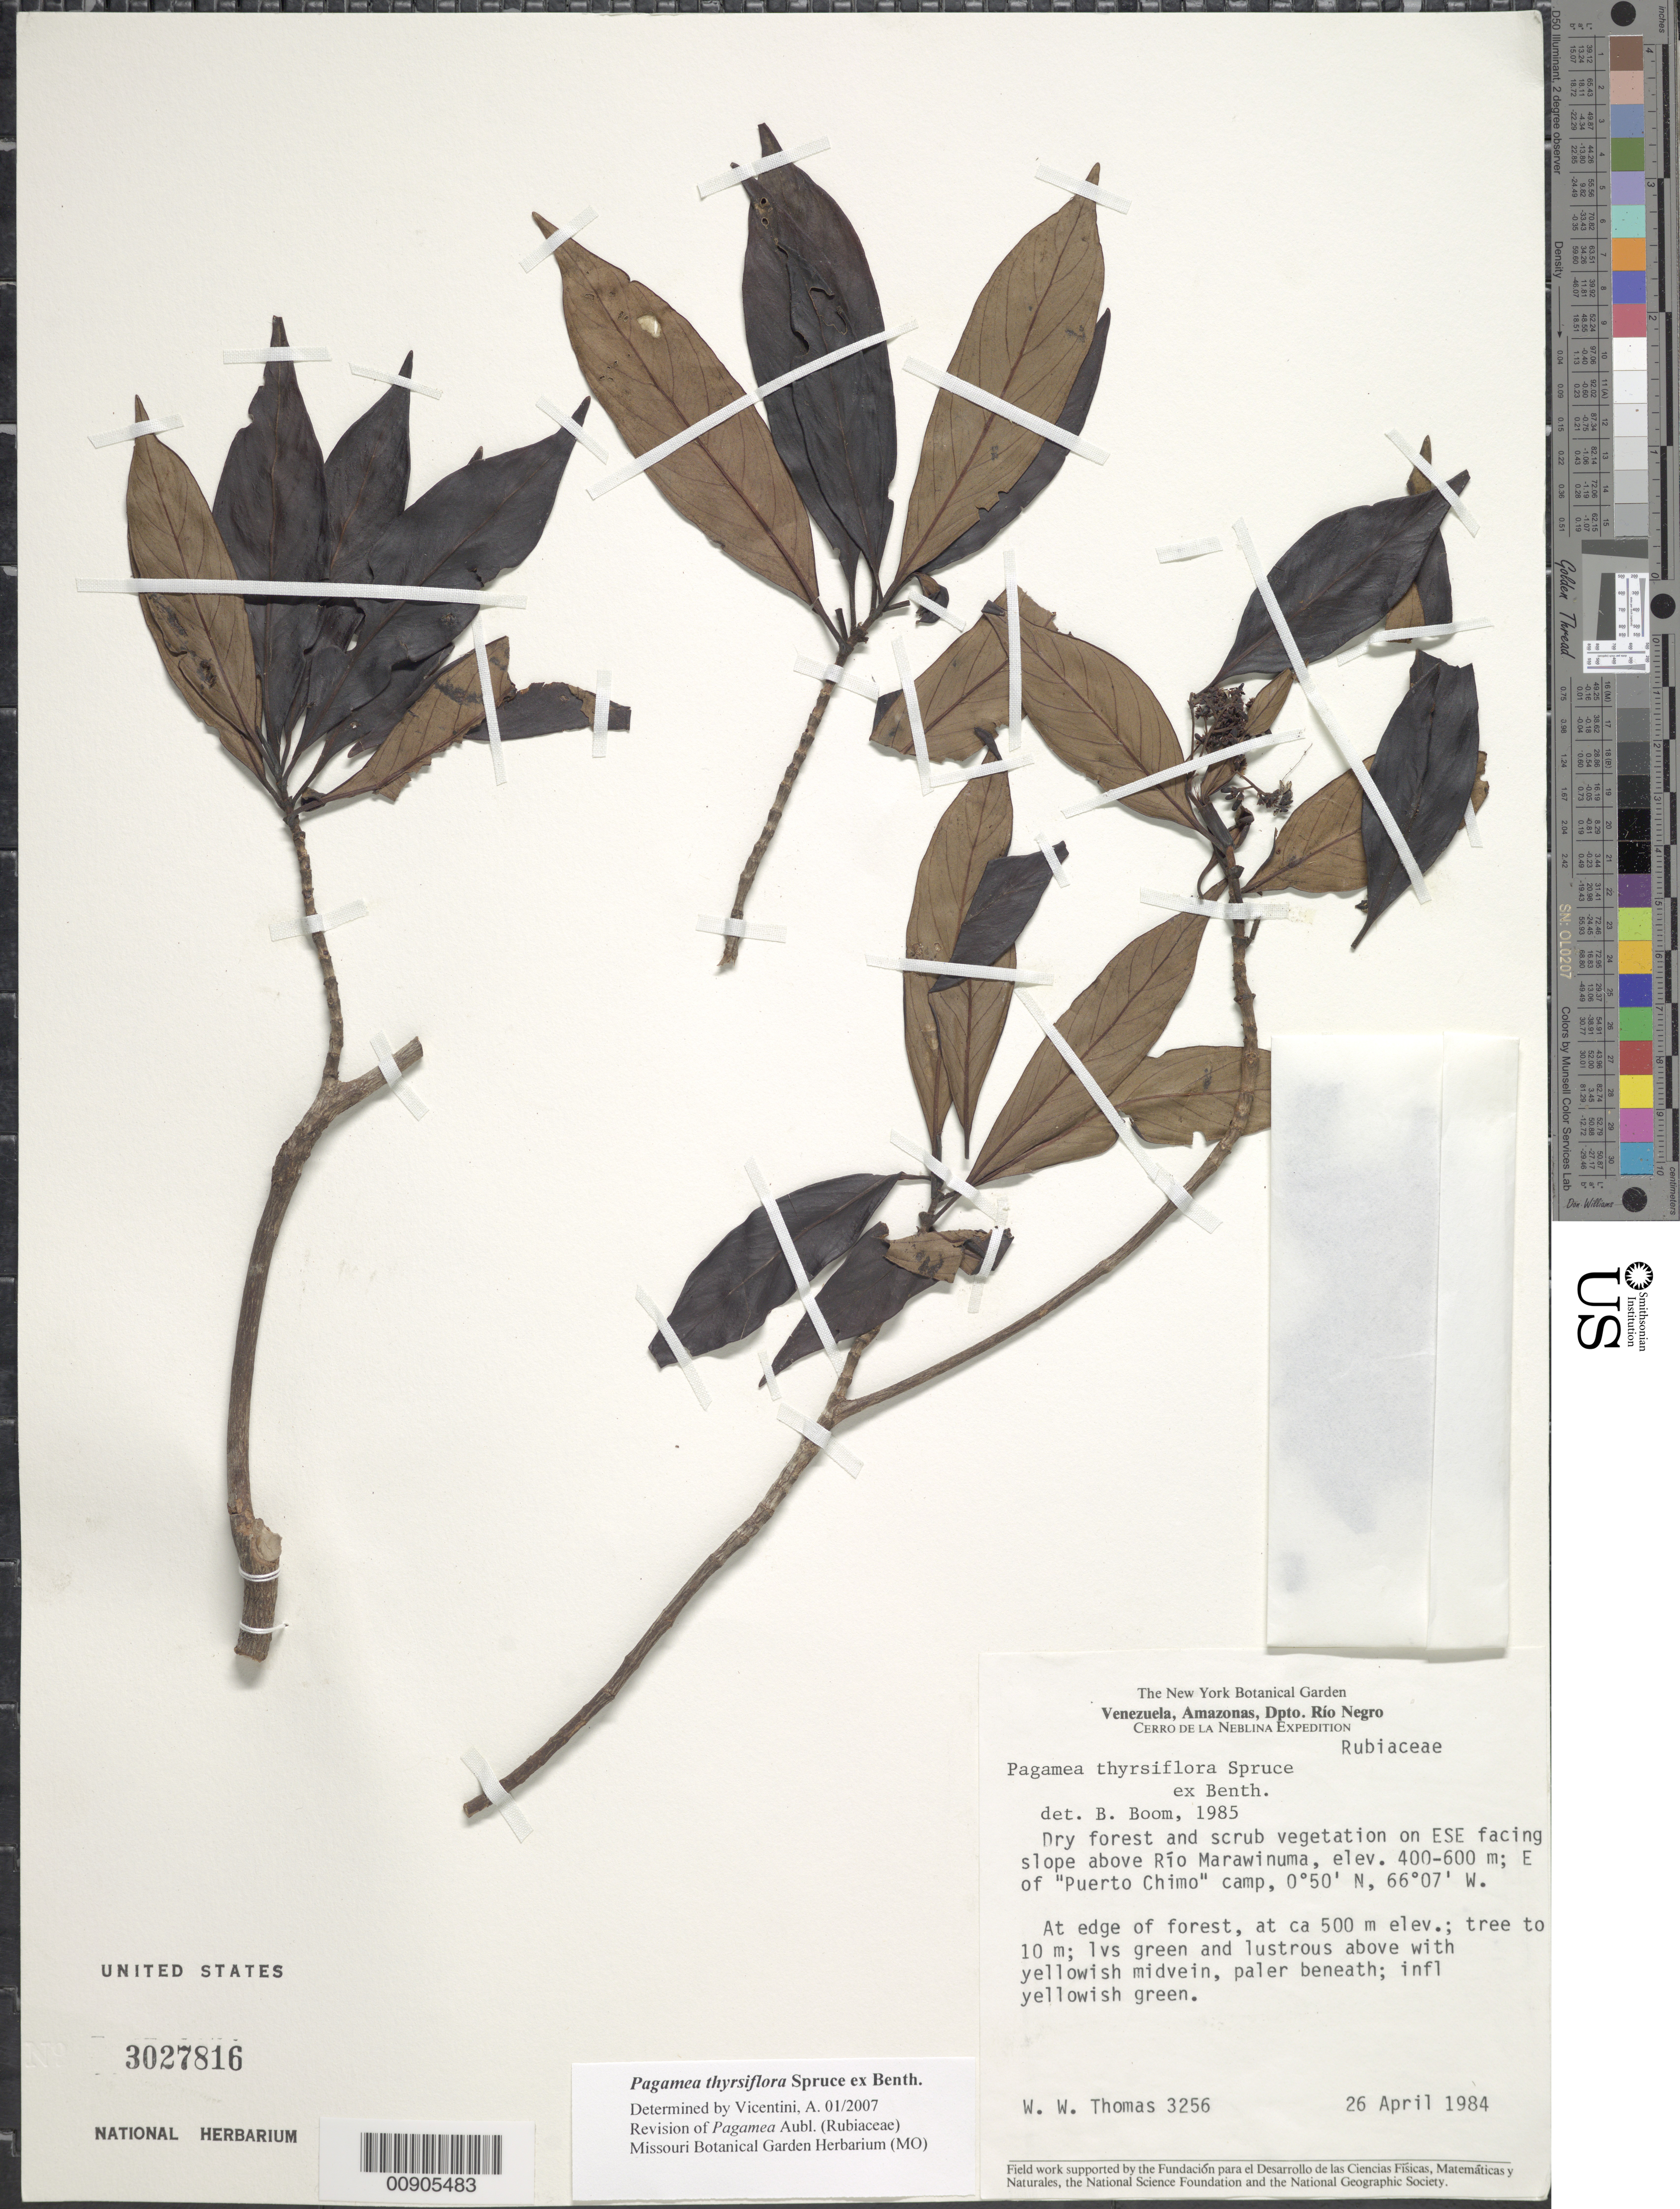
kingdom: Plantae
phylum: Tracheophyta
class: Magnoliopsida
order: Gentianales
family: Rubiaceae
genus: Pagamea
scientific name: Pagamea thyrsiflora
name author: Spruce ex Benth.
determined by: Vicentini, A.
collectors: W. W. Thomas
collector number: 3256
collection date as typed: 26-Apr-84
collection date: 1984-04-26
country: Venezuela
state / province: Amazonas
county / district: Río Negro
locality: Cerro de La Neblina, above Río Marawinuma, E of "Puerto Chimo" camp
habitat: Dry forest and scrub vegetation, ESE facing slope, at edge of forest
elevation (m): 500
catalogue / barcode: US 3027816